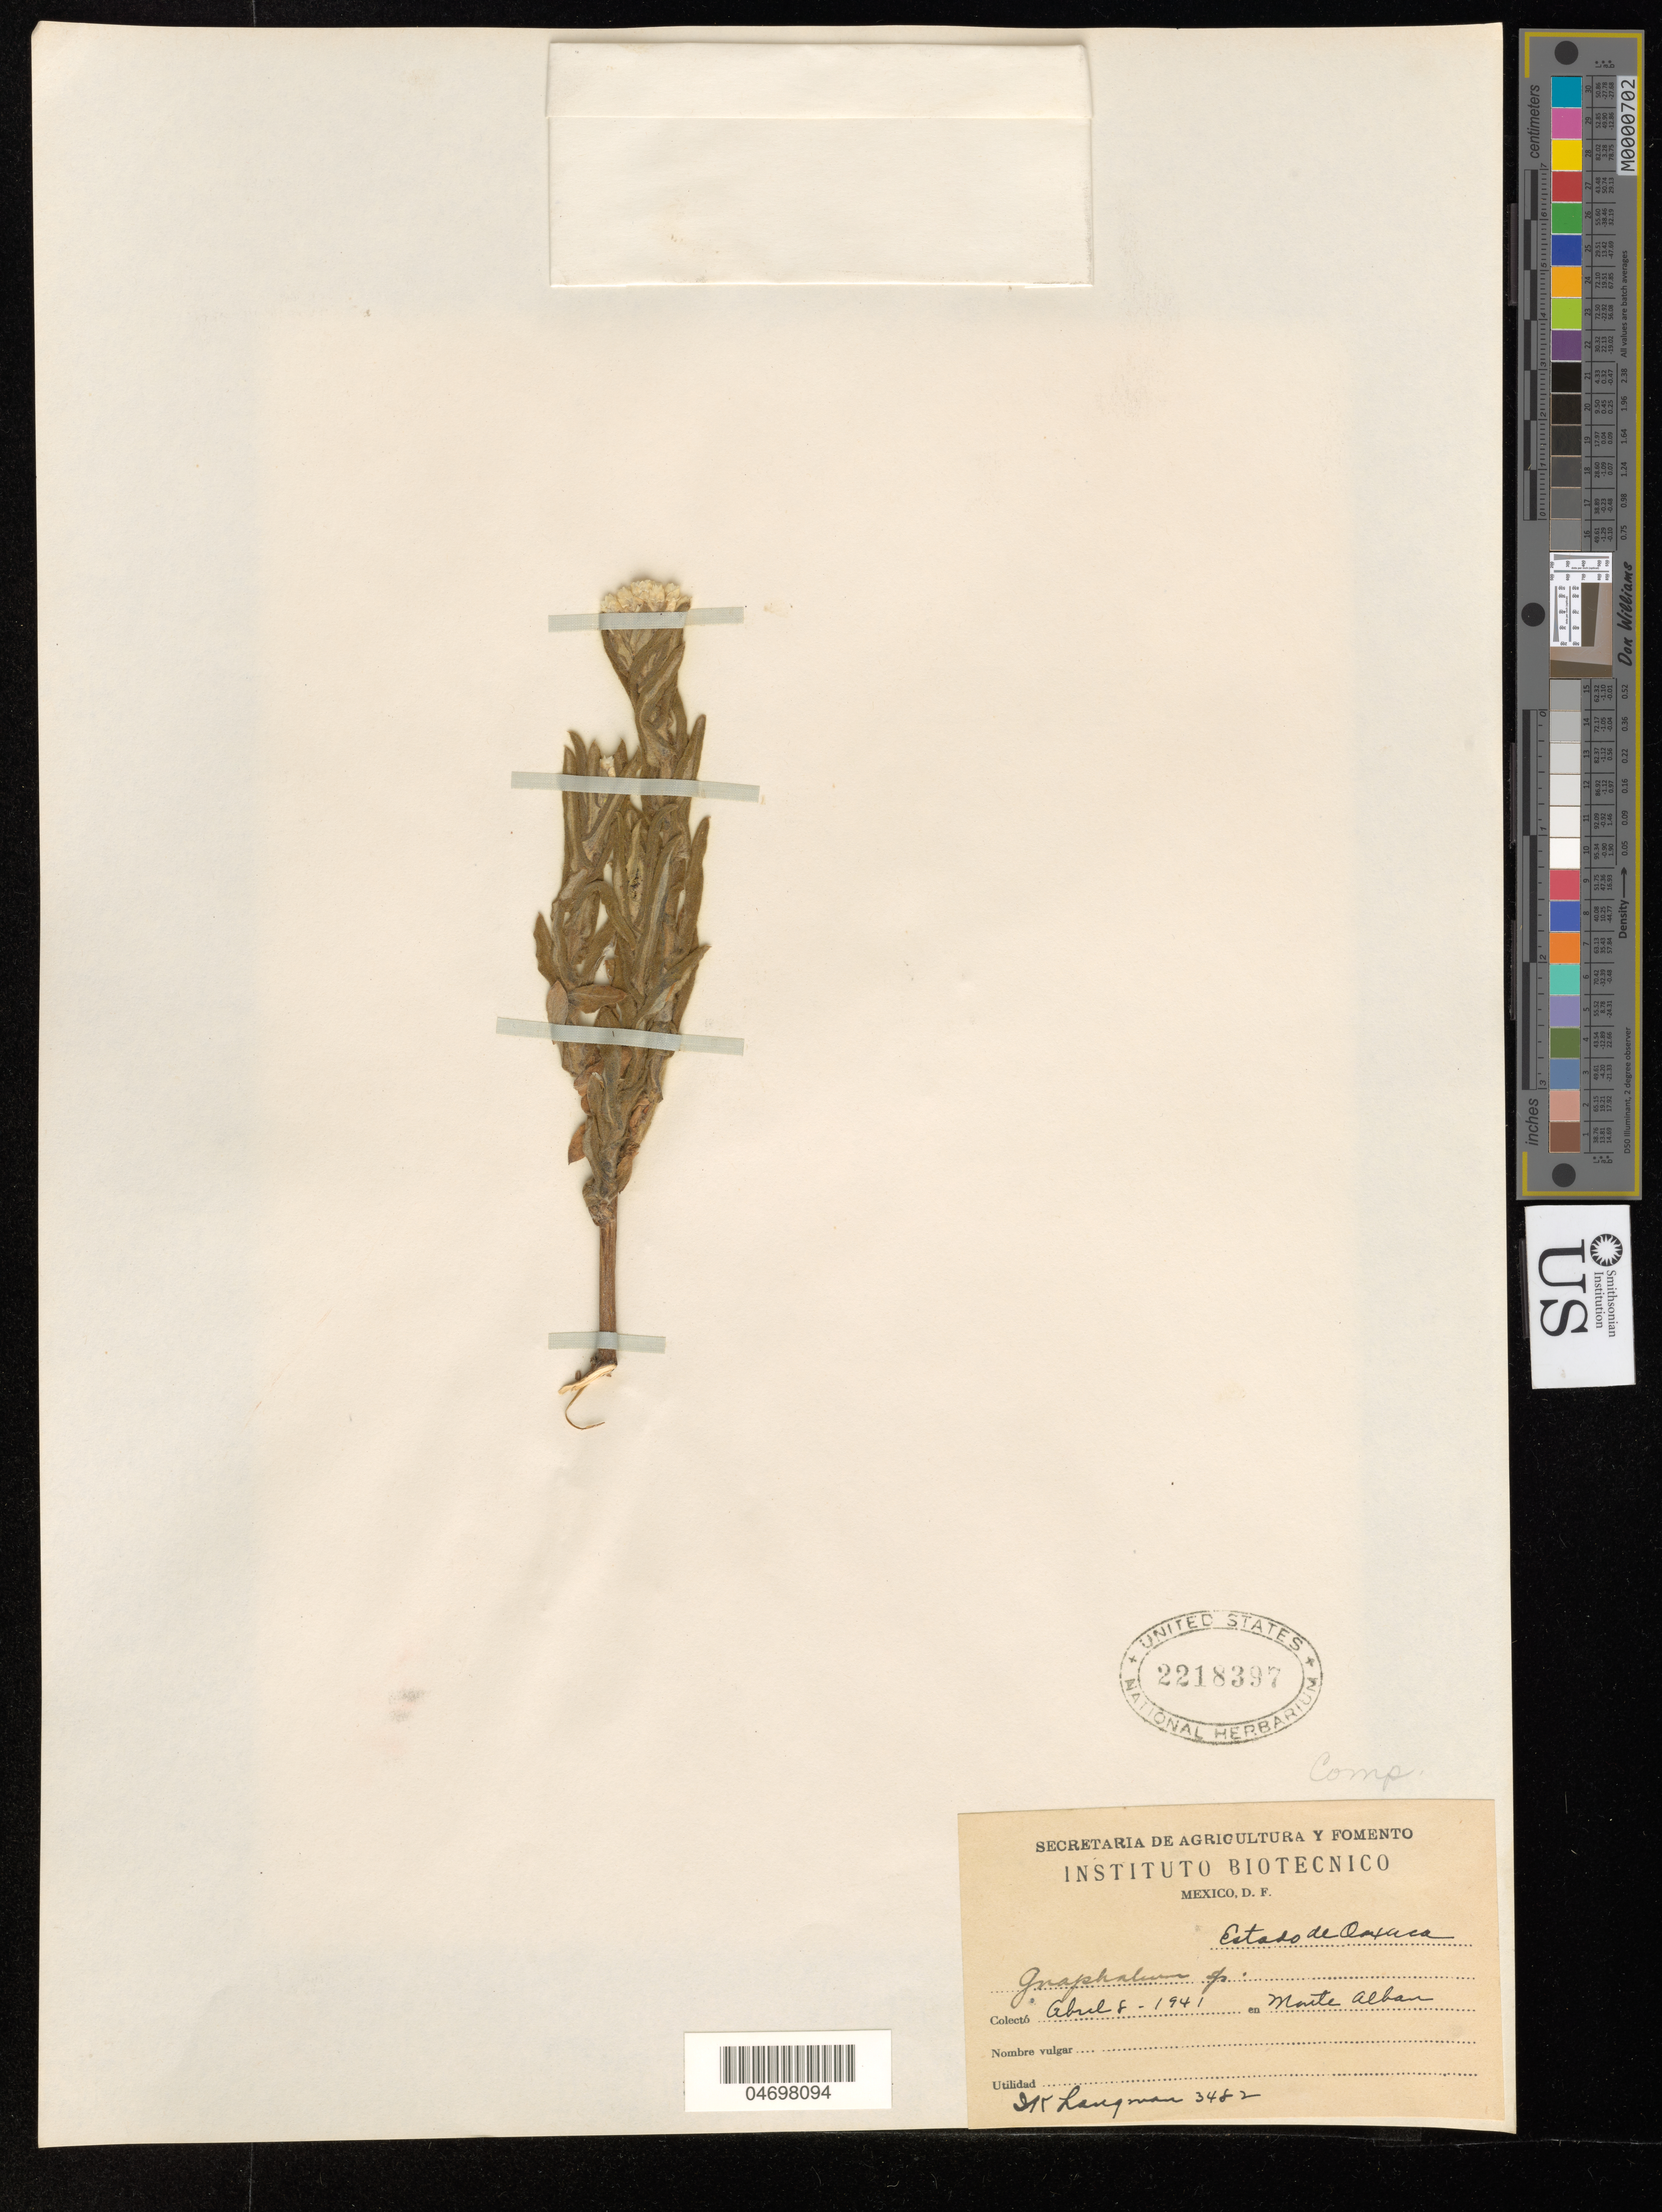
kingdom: Plantae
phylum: Tracheophyta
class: Magnoliopsida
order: Asterales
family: Asteraceae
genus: Gnaphalium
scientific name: Gnaphalium sp.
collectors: I. K. Langman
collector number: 3482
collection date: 1941-04-08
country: Mexico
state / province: Oaxaca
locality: Monte Alban.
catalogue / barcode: US 2218397